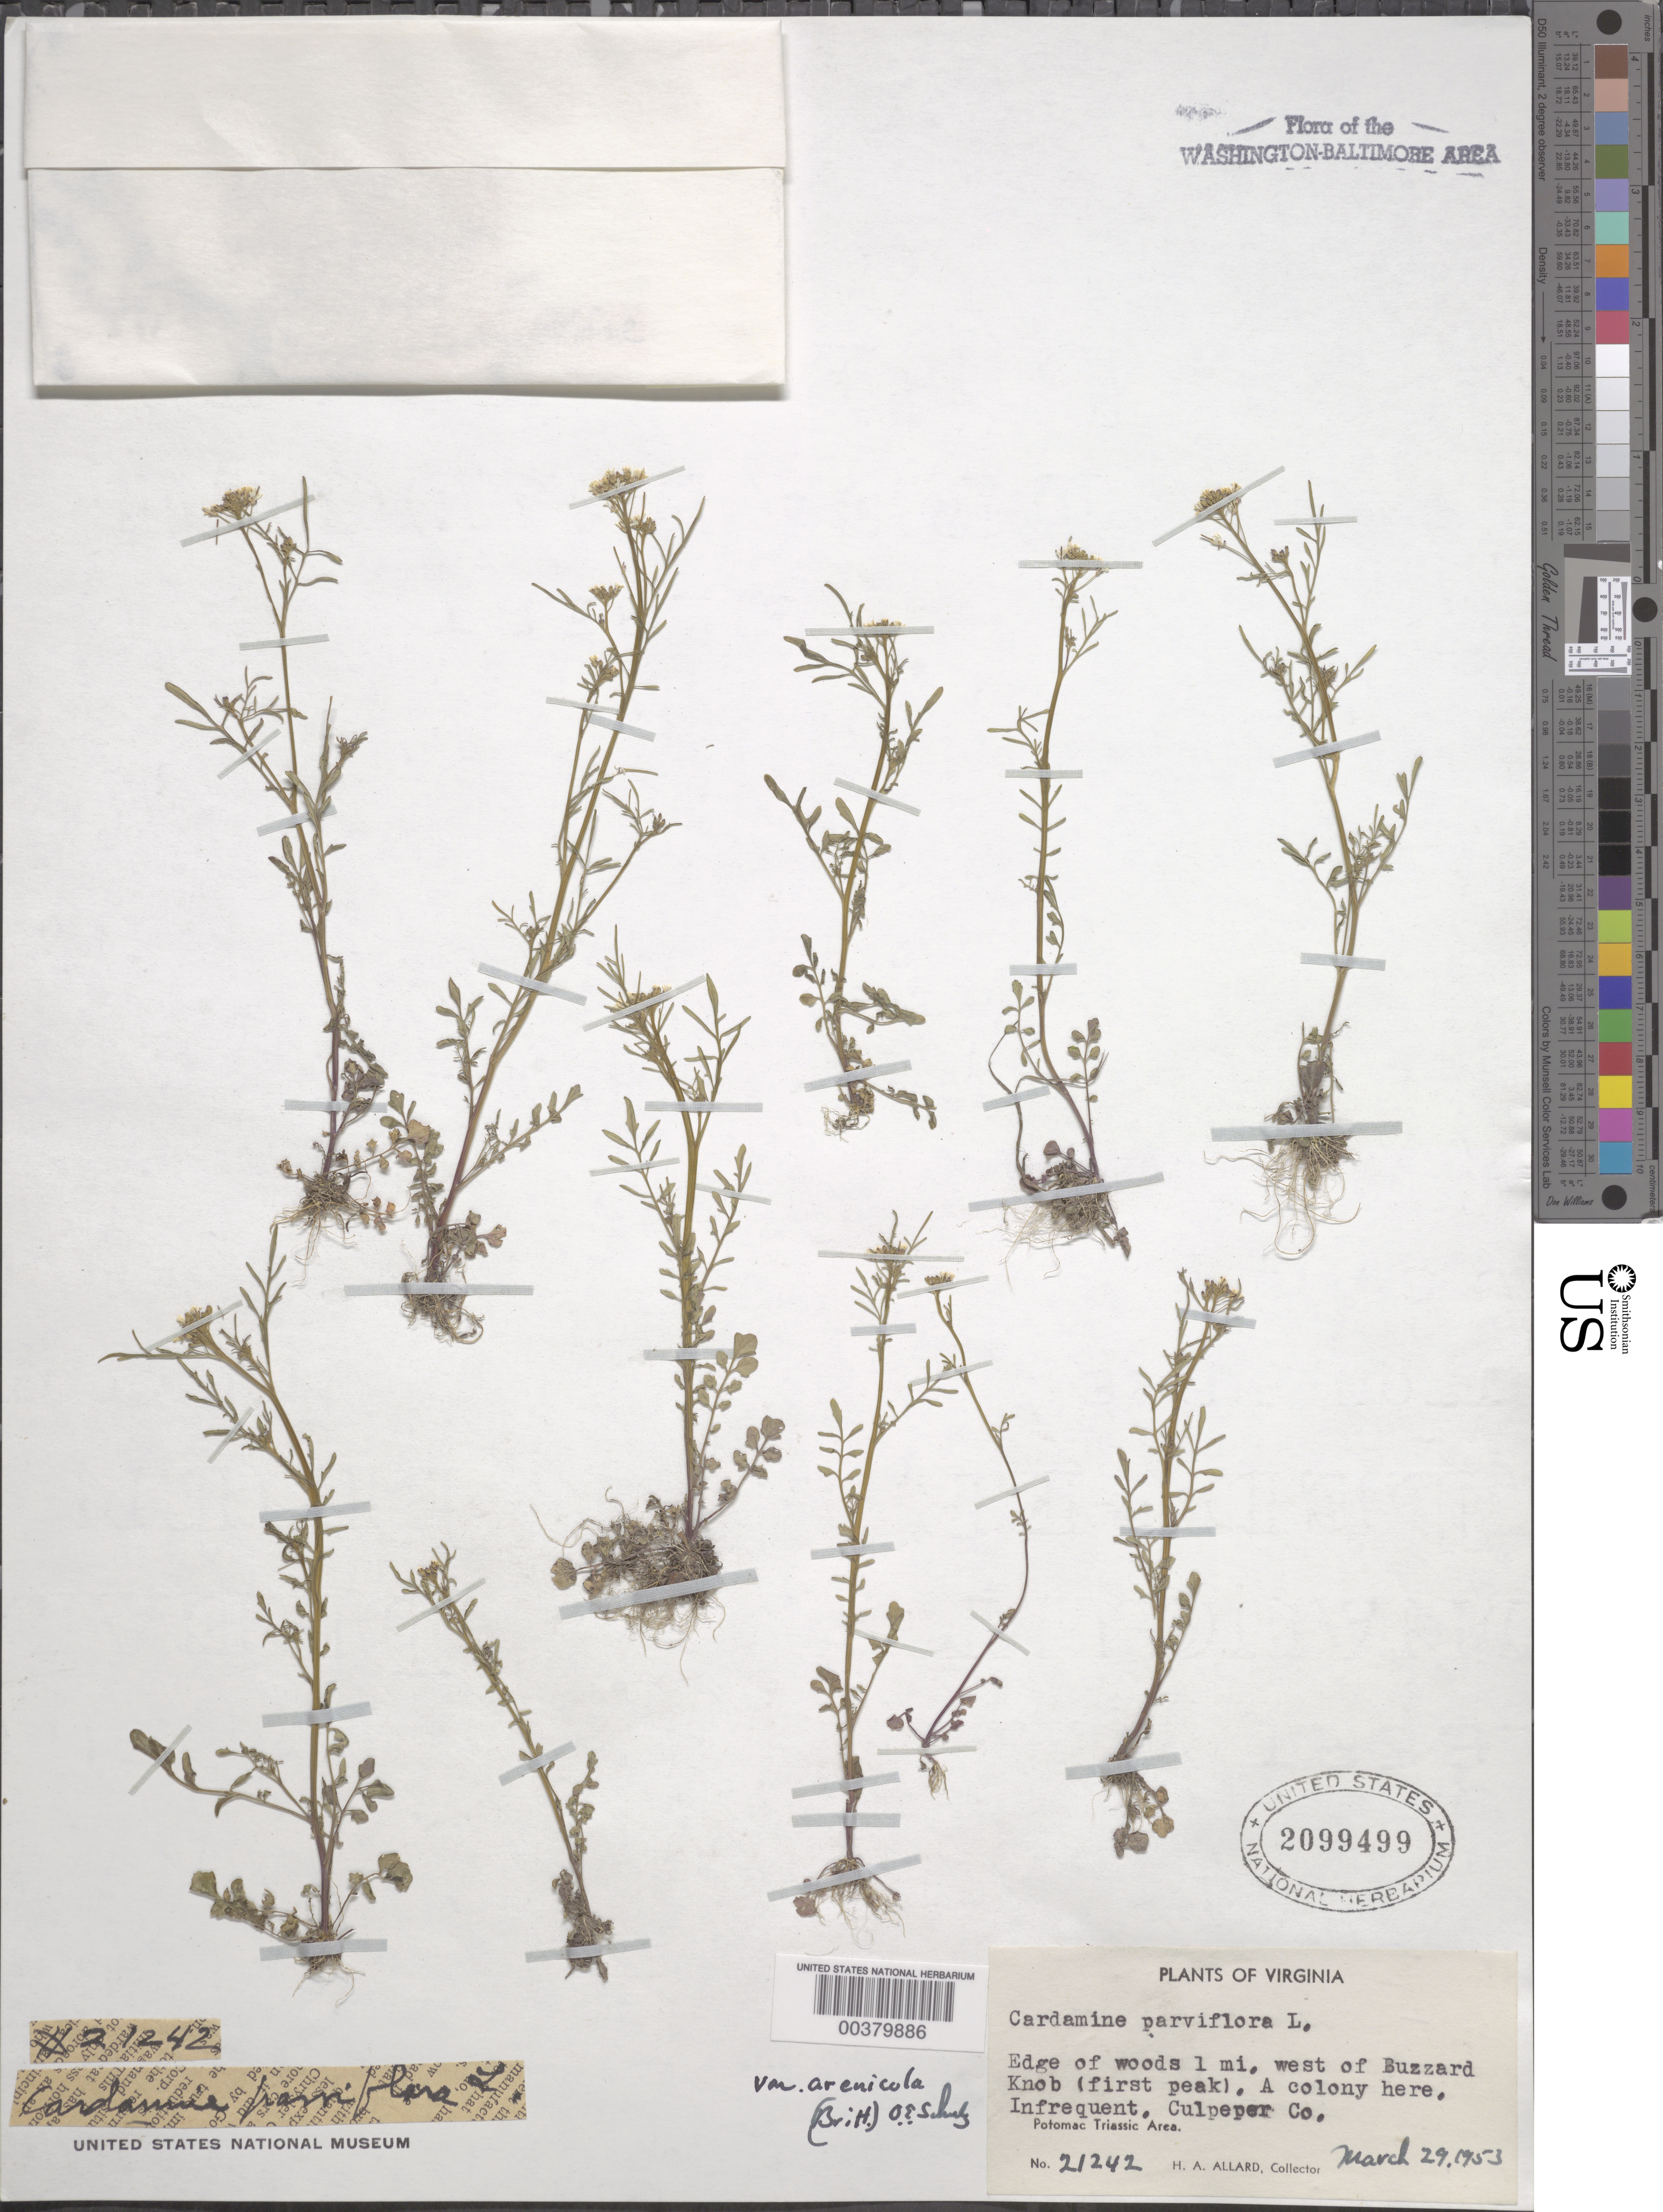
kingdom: Plantae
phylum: Tracheophyta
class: Magnoliopsida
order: Brassicales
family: Brassicaceae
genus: Cardamine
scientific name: Cardamine parviflora var. arenicola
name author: (Britton) O.E. Schulz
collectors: H. A. Allard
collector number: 21242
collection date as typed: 29 Mar 1953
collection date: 1953-03-29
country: United States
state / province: Virginia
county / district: Culpeper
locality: West of Buzzard Knob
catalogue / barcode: US 2099499